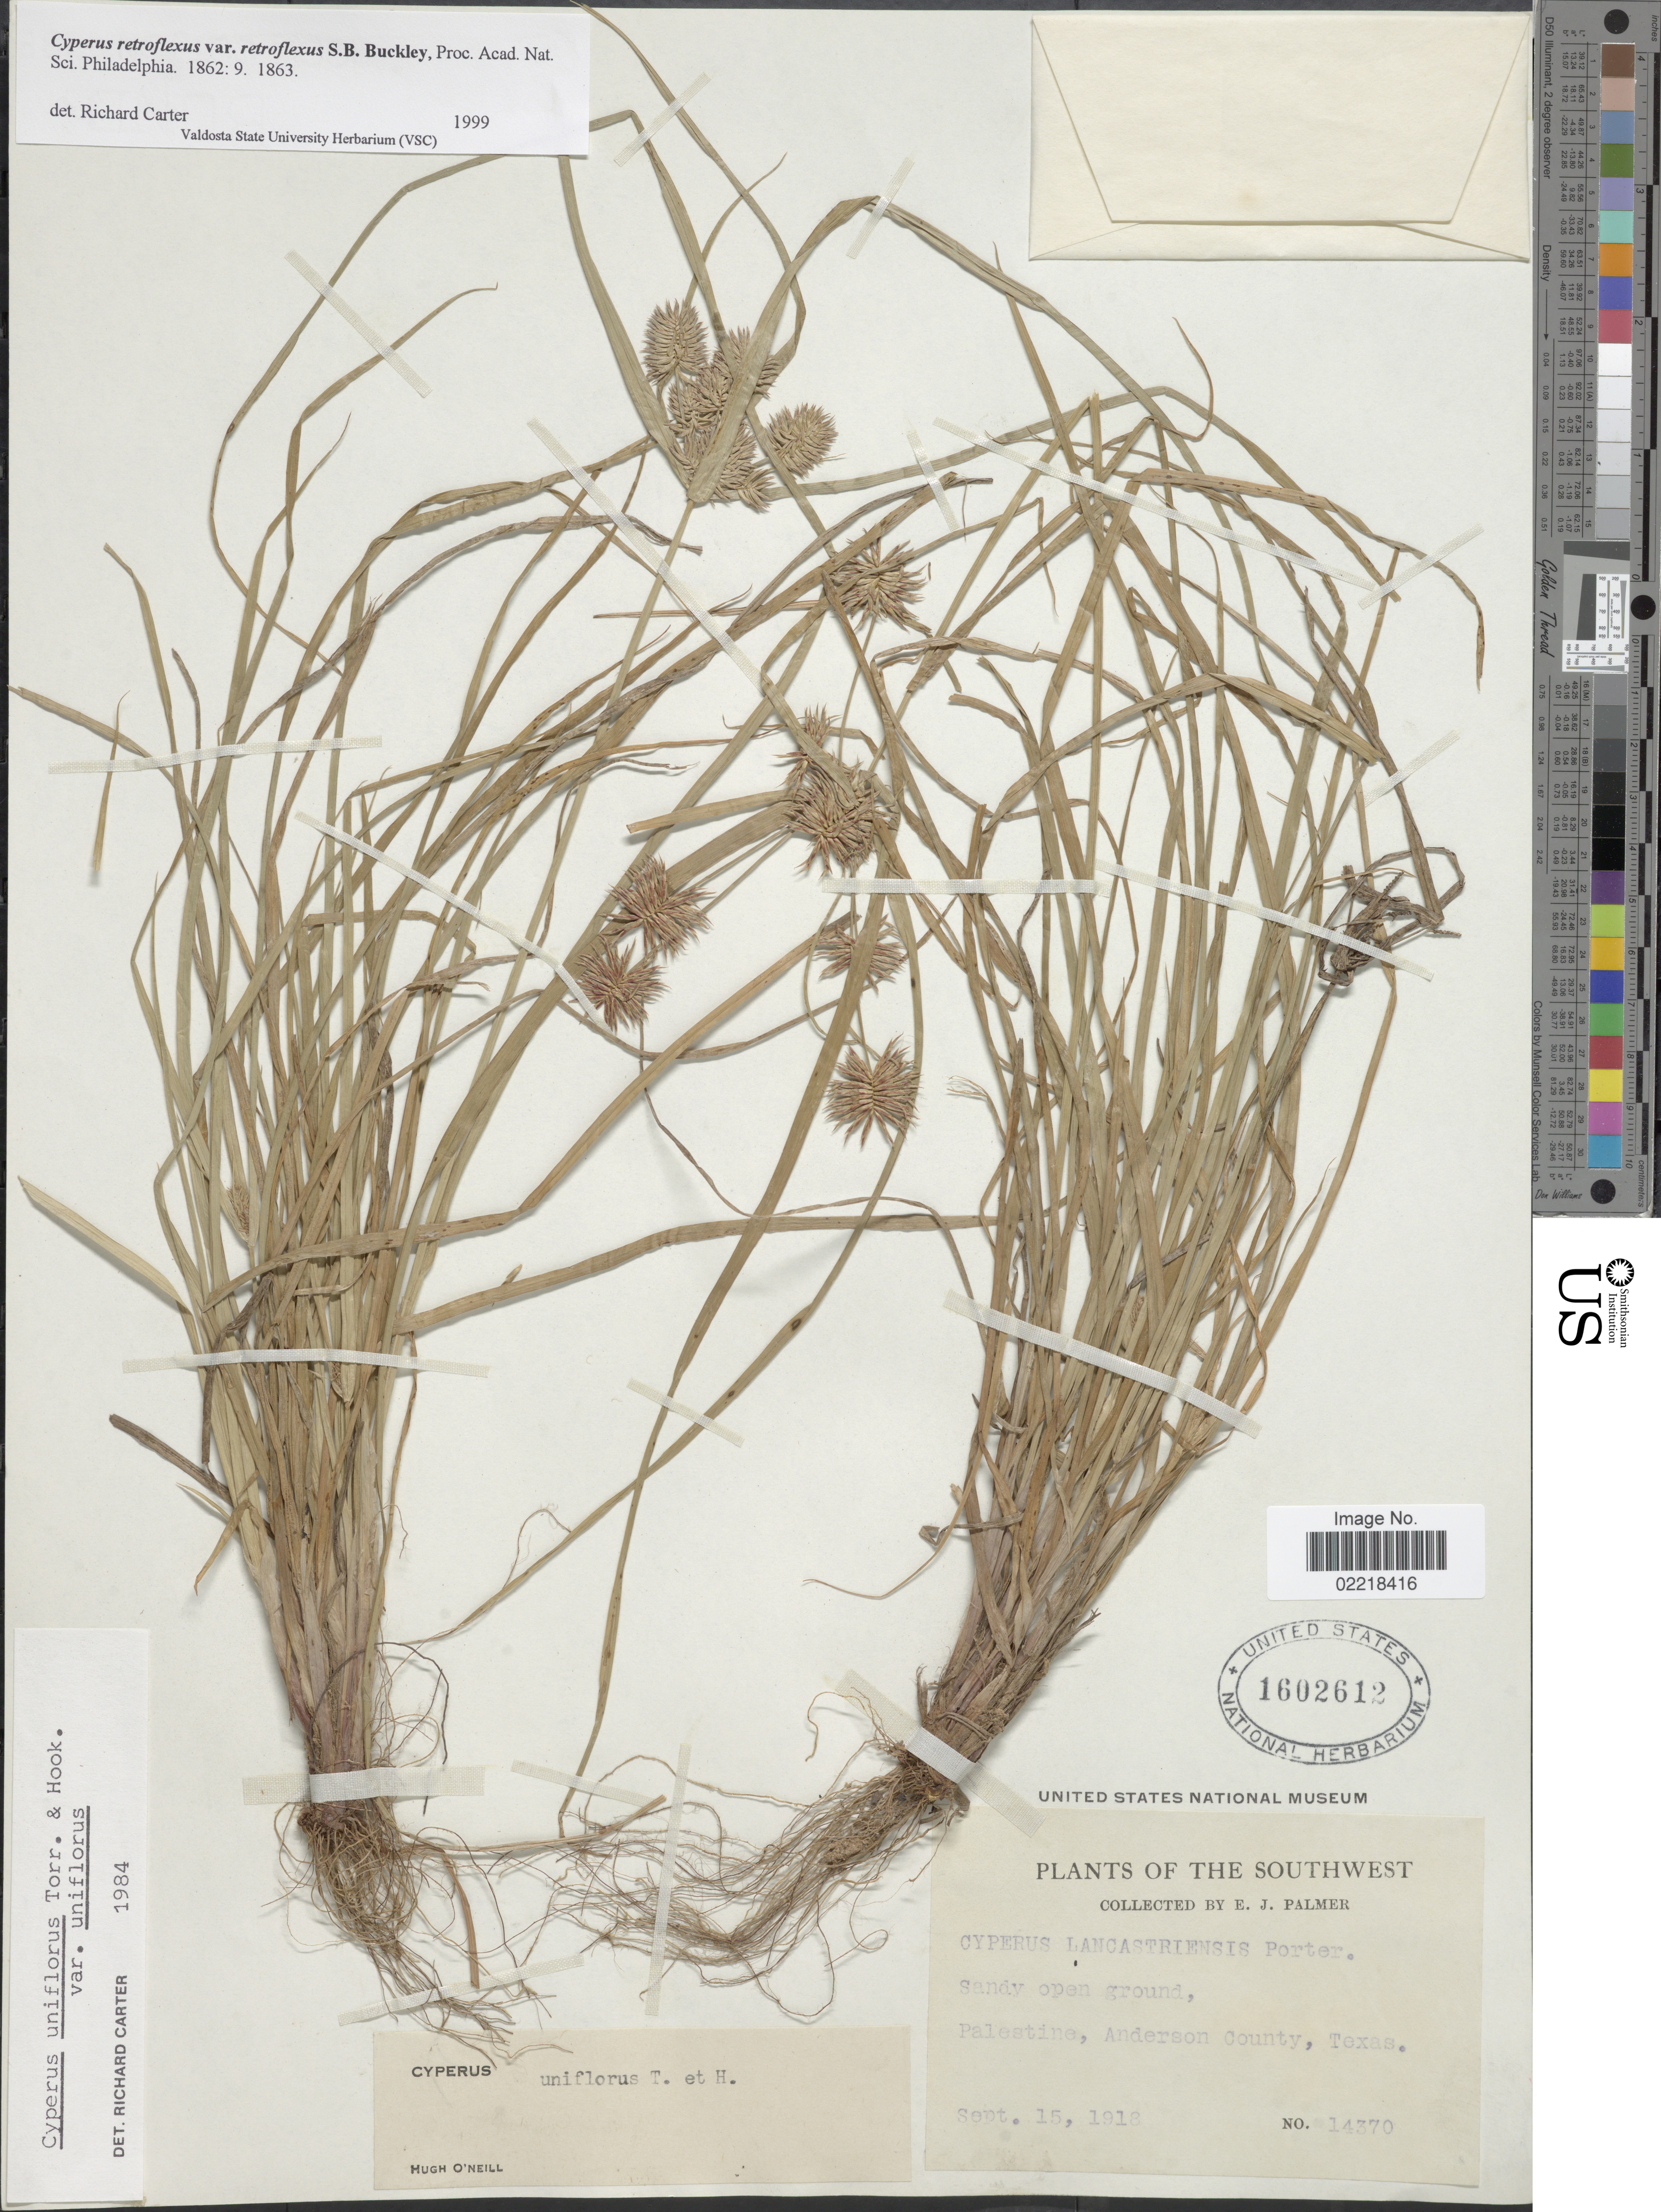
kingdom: Plantae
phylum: Tracheophyta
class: Liliopsida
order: Poales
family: Cyperaceae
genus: Cyperus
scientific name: Cyperus retroflexus var. retroflexus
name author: Buckley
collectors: E. J. Palmer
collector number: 14370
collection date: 1918-09-15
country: United States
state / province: Texas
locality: The Southwest, Palestine, Anderson County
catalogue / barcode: US 1602612